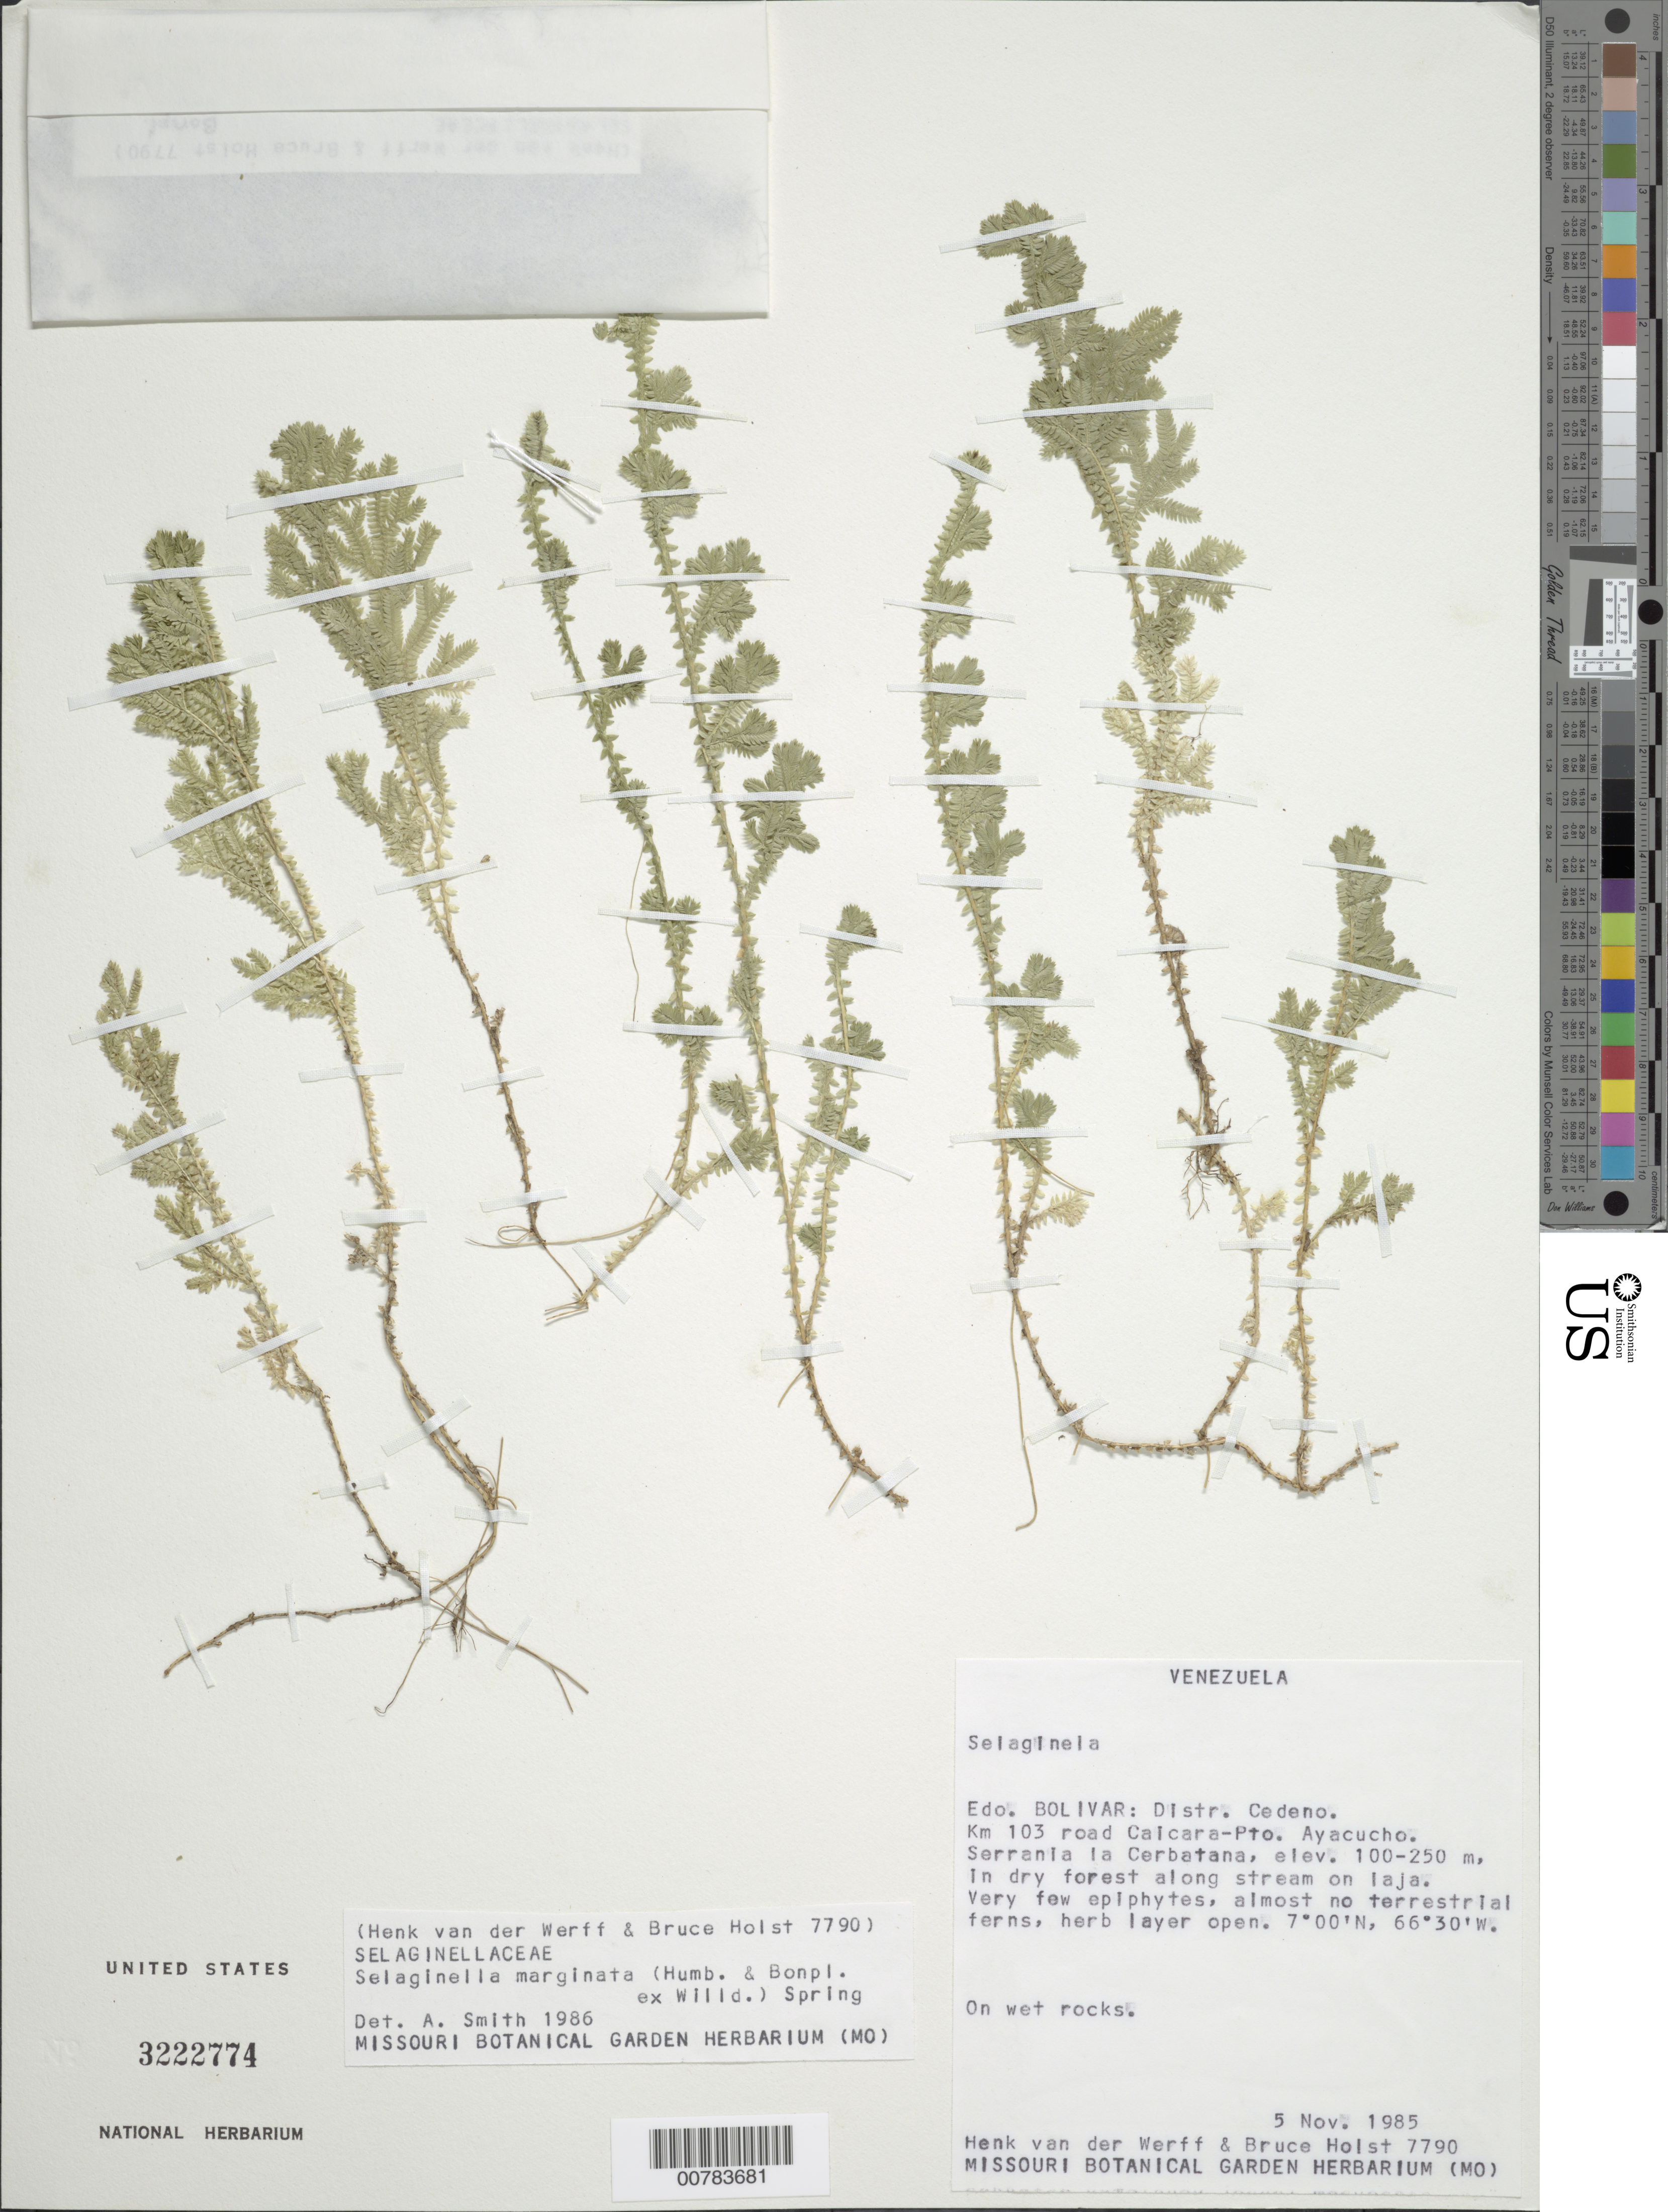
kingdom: Plantae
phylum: Tracheophyta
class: Lycopodiopsida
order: Selaginellales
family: Selaginellaceae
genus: Selaginella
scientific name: Selaginella marginata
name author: (Humb. & Bonpl.) Spring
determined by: Smith, A.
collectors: H. van der Werff & B. Holst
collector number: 7790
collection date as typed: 5-Nov-85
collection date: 1985-11-05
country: Venezuela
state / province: Bolívar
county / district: Cedeño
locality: Caicara del Orinoco - Puerto Ayacucho carretera, km 103, Serrania la Cerbatana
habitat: Dry forest along stream on laja; very few epiphytes, almost no terretrial ferns, herb layer open, on wet rocks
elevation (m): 100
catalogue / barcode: US 3222774